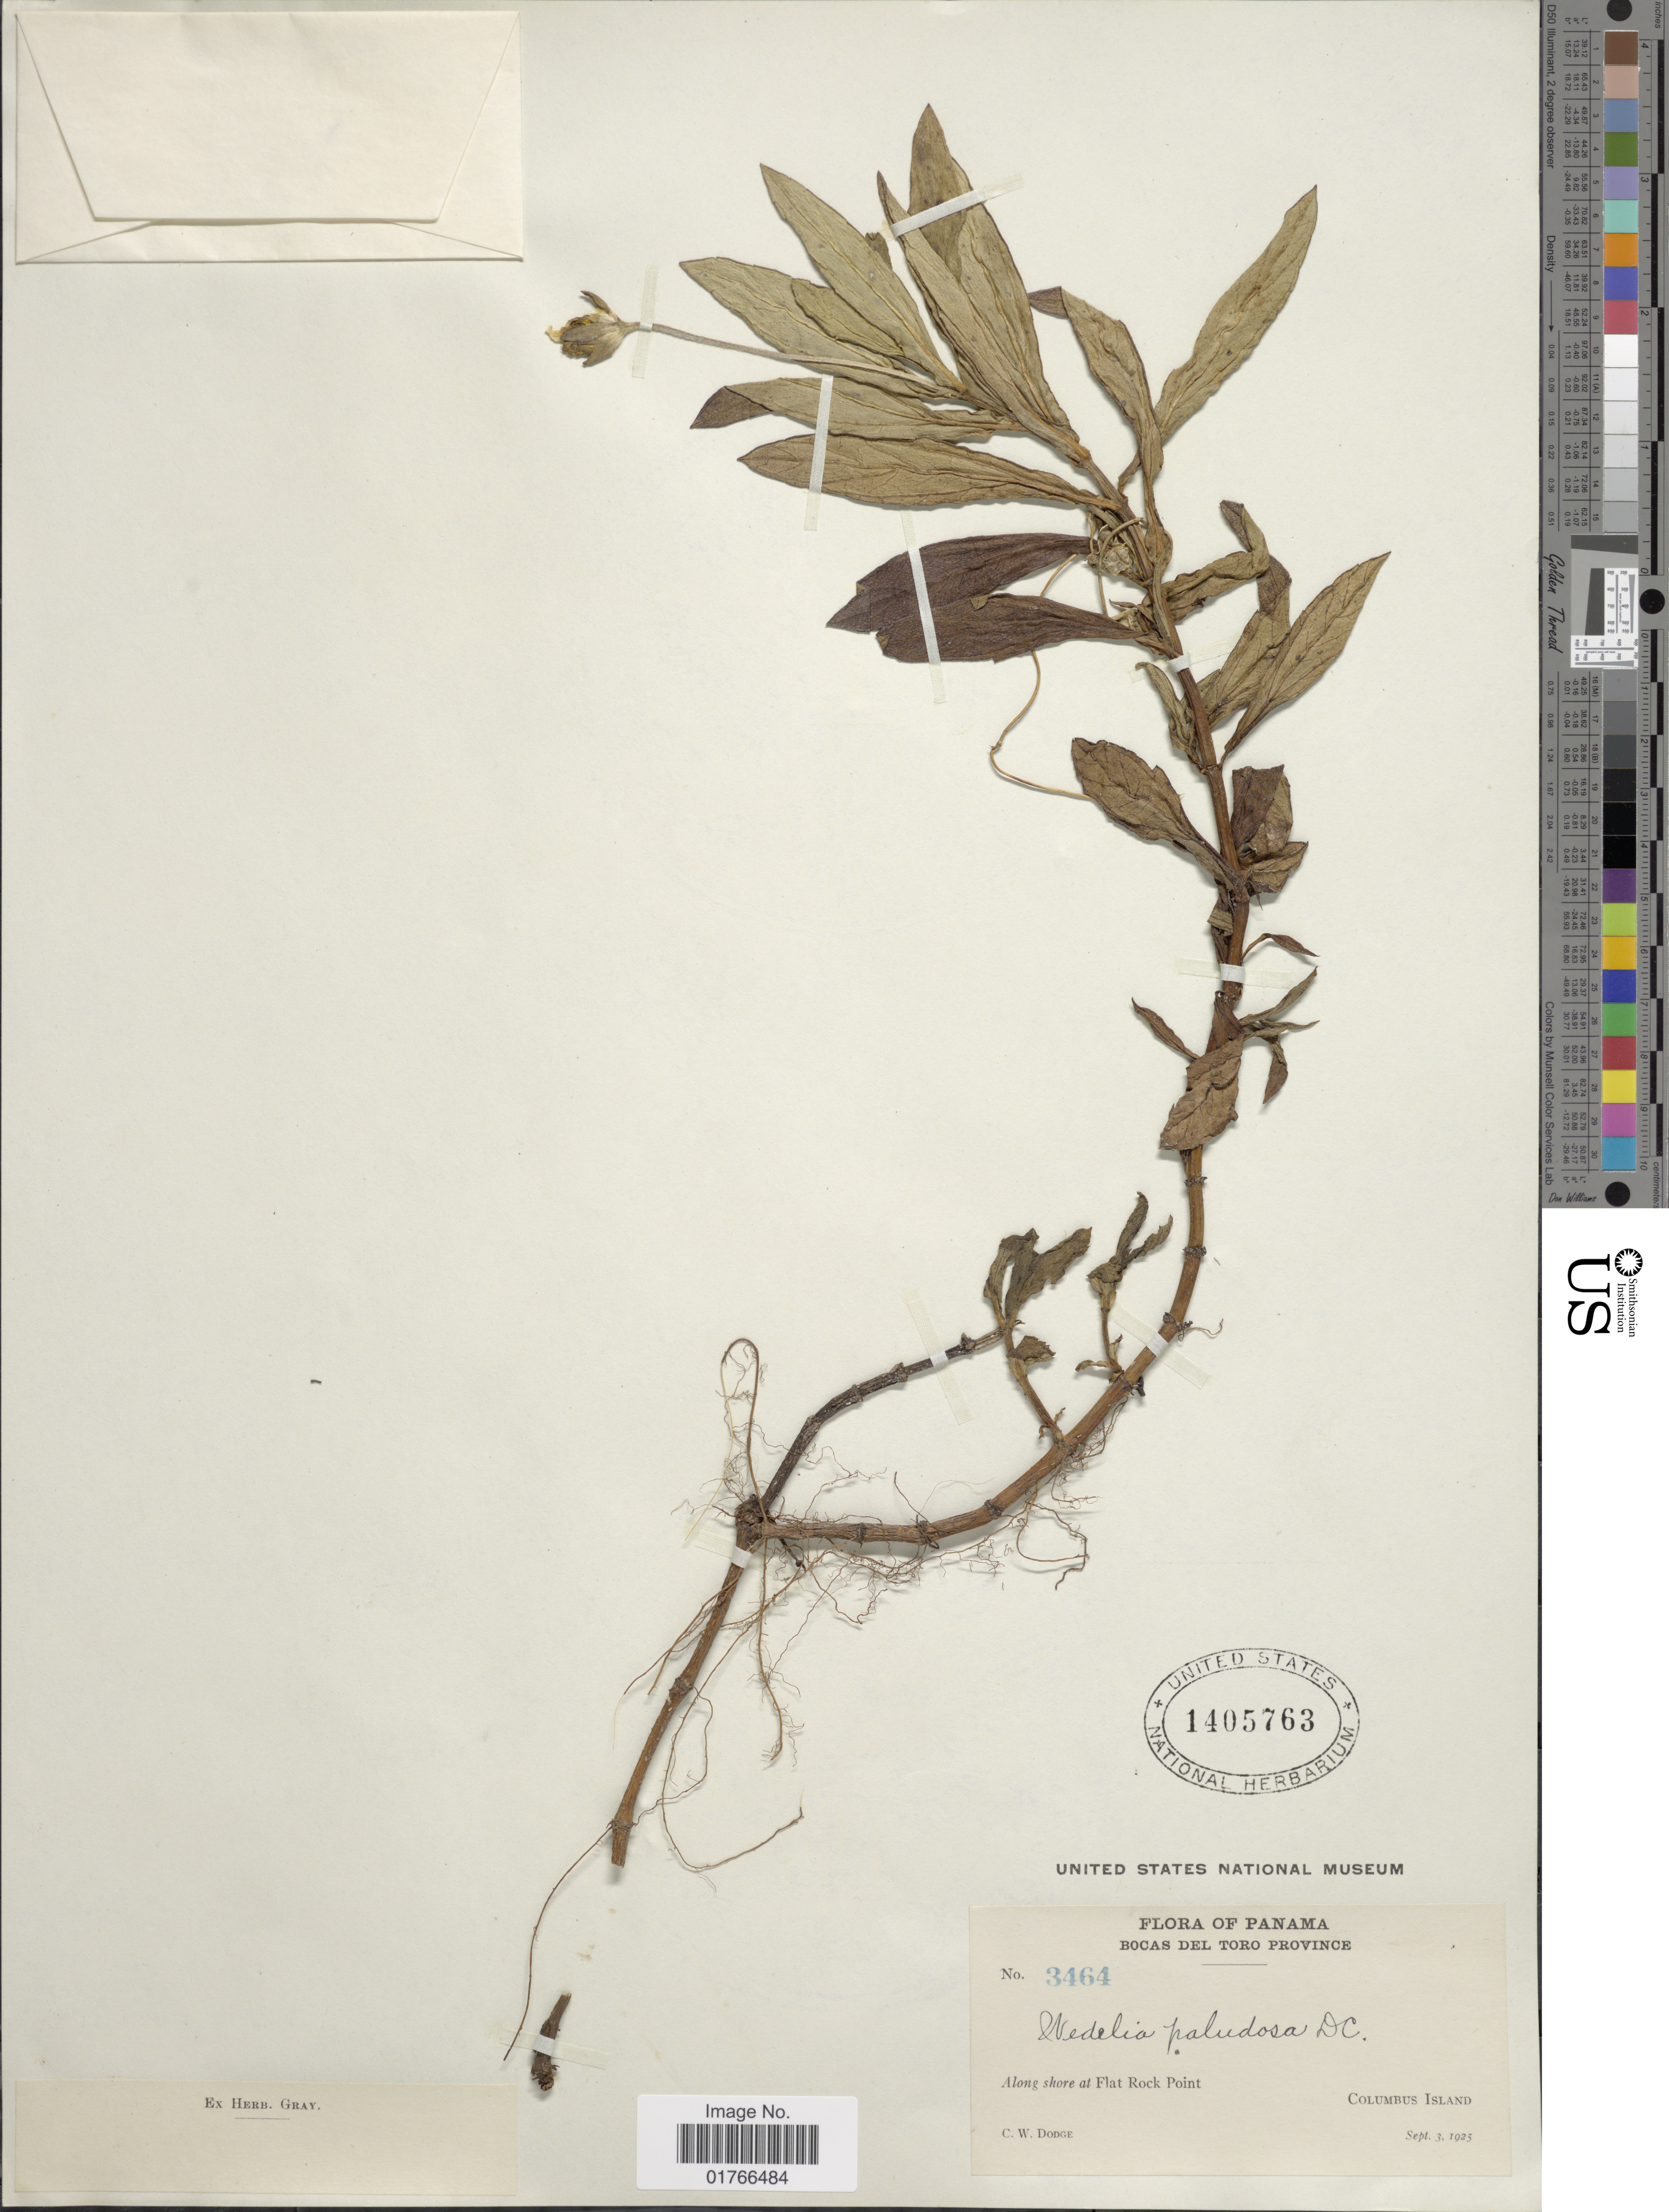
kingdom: Plantae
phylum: Tracheophyta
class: Magnoliopsida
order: Asterales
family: Asteraceae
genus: Sphagneticola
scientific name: Sphagneticola trilobata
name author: (L.) Pruski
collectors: C. Dodge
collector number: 3464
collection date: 1925-09-03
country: Panama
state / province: Bocas del Toro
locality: Along shore at Flat Rock Point, Columbus Island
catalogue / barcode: US 1405763